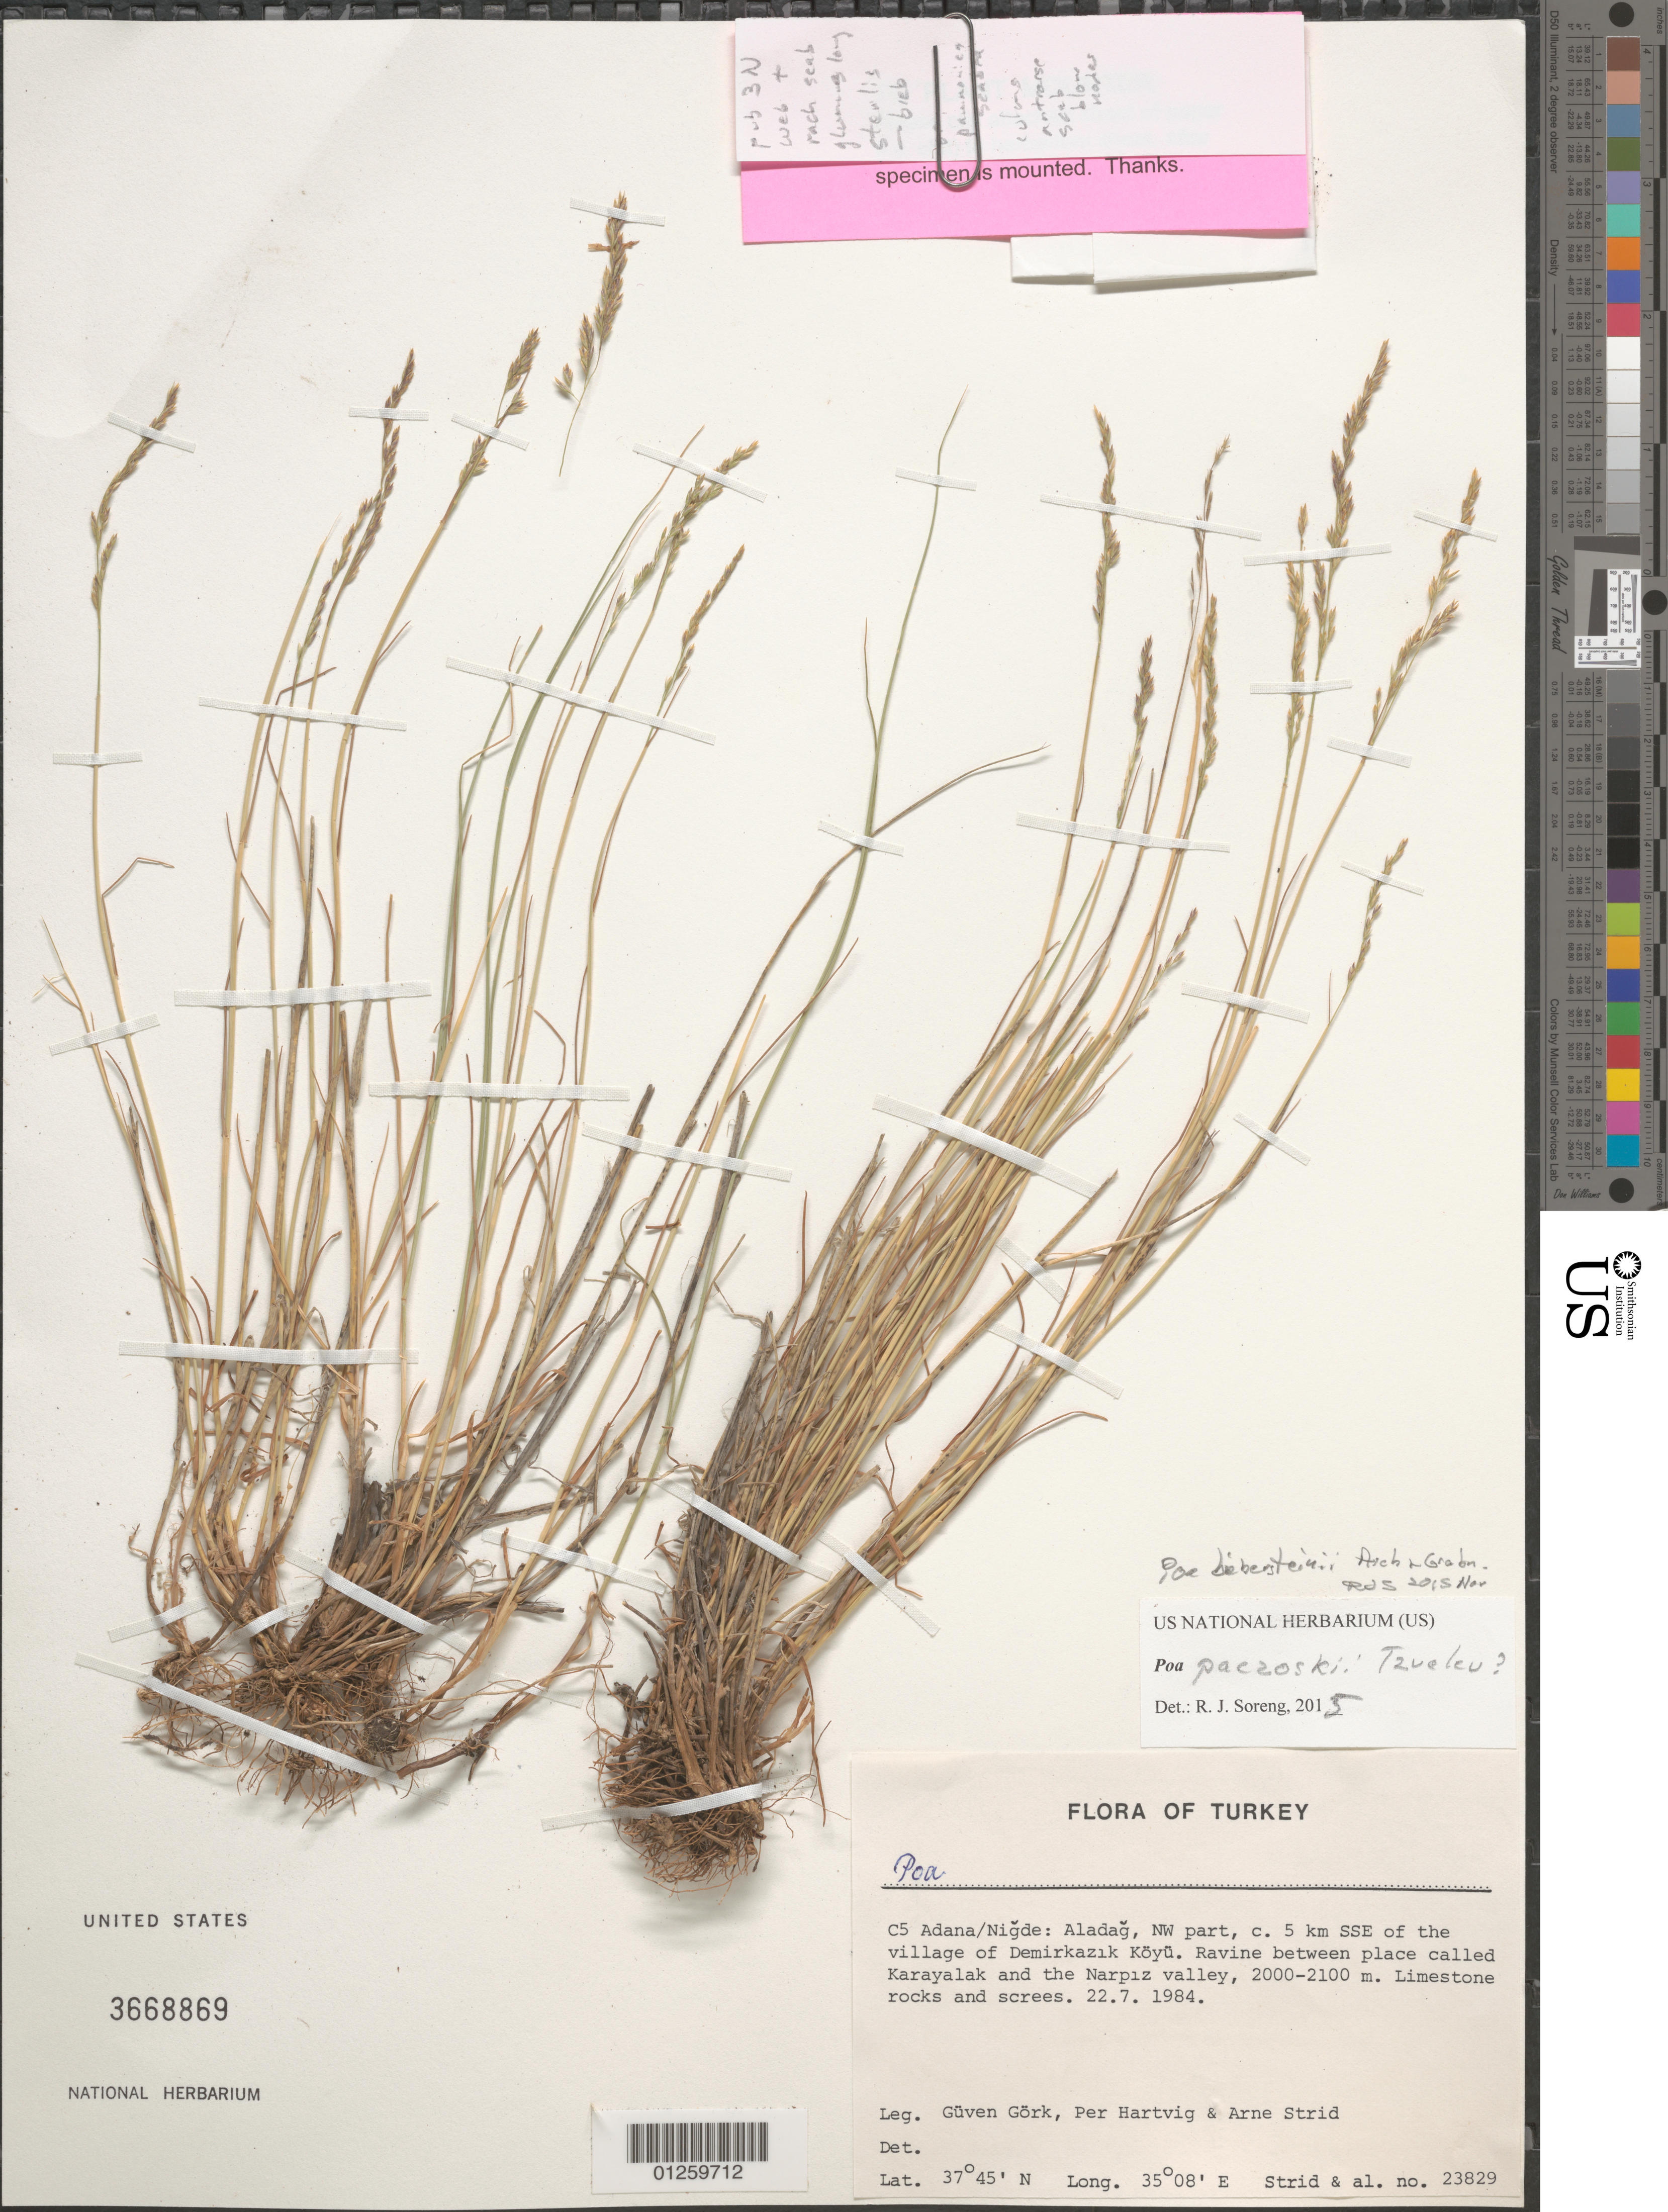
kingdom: Plantae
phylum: Tracheophyta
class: Liliopsida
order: Poales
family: Poaceae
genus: Poa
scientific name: Poa biebersteinii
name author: Pojark.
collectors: A. Strid et al.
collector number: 23829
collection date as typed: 22.7.1984.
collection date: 1984-07-22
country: Turkey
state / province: Adana/Nigde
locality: C5 Adana/Nigde: Aladag, NW part, c. 5 km SSE of the village of Demirkazik Koyu. Ravine between place called Karayalak and Narpiz valley.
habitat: Limestone rocks and screes.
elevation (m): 2000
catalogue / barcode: US 3668869